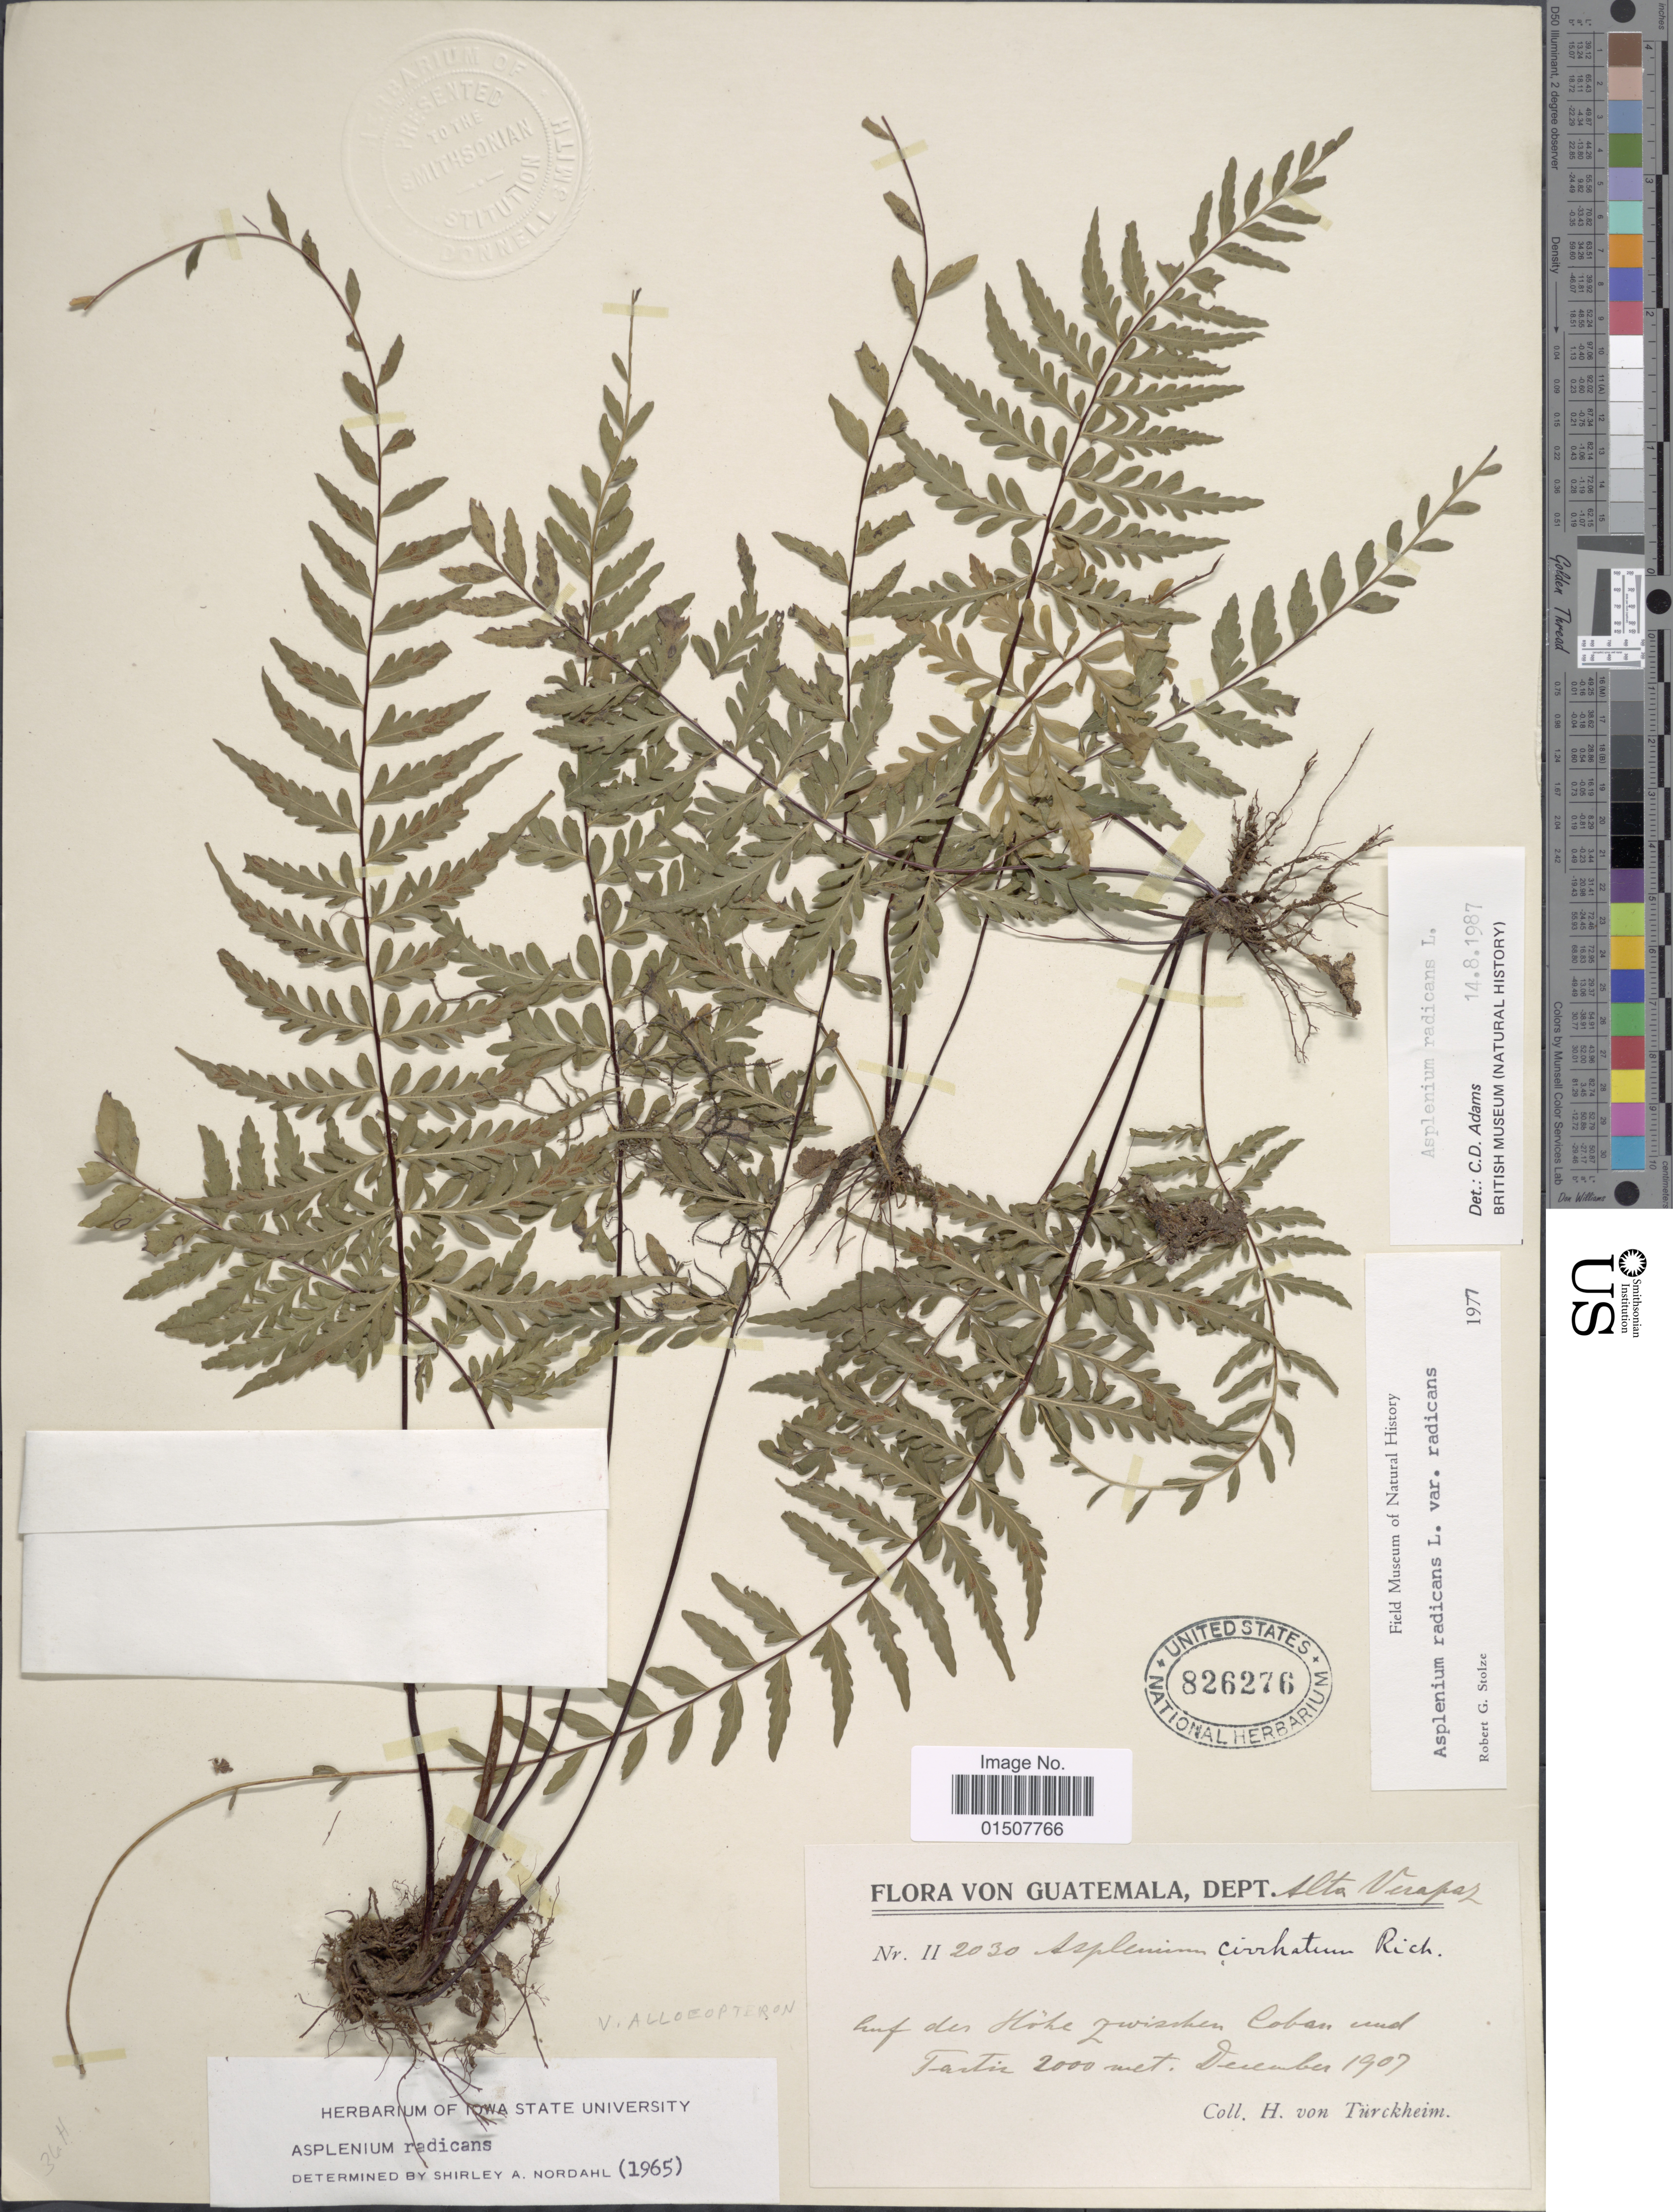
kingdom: Plantae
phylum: Tracheophyta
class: Polypodiopsida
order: Polypodiales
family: Aspleniaceae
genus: Asplenium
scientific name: Asplenium radicans var. radicans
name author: L.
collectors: H. von Türckheim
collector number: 2030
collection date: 1907-12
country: Guatemala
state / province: Alta Verapaz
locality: Auf der höhe zwischen Cobán und Tactic [at the height/elevation between Cobán and Tactic]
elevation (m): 2000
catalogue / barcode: US 826276